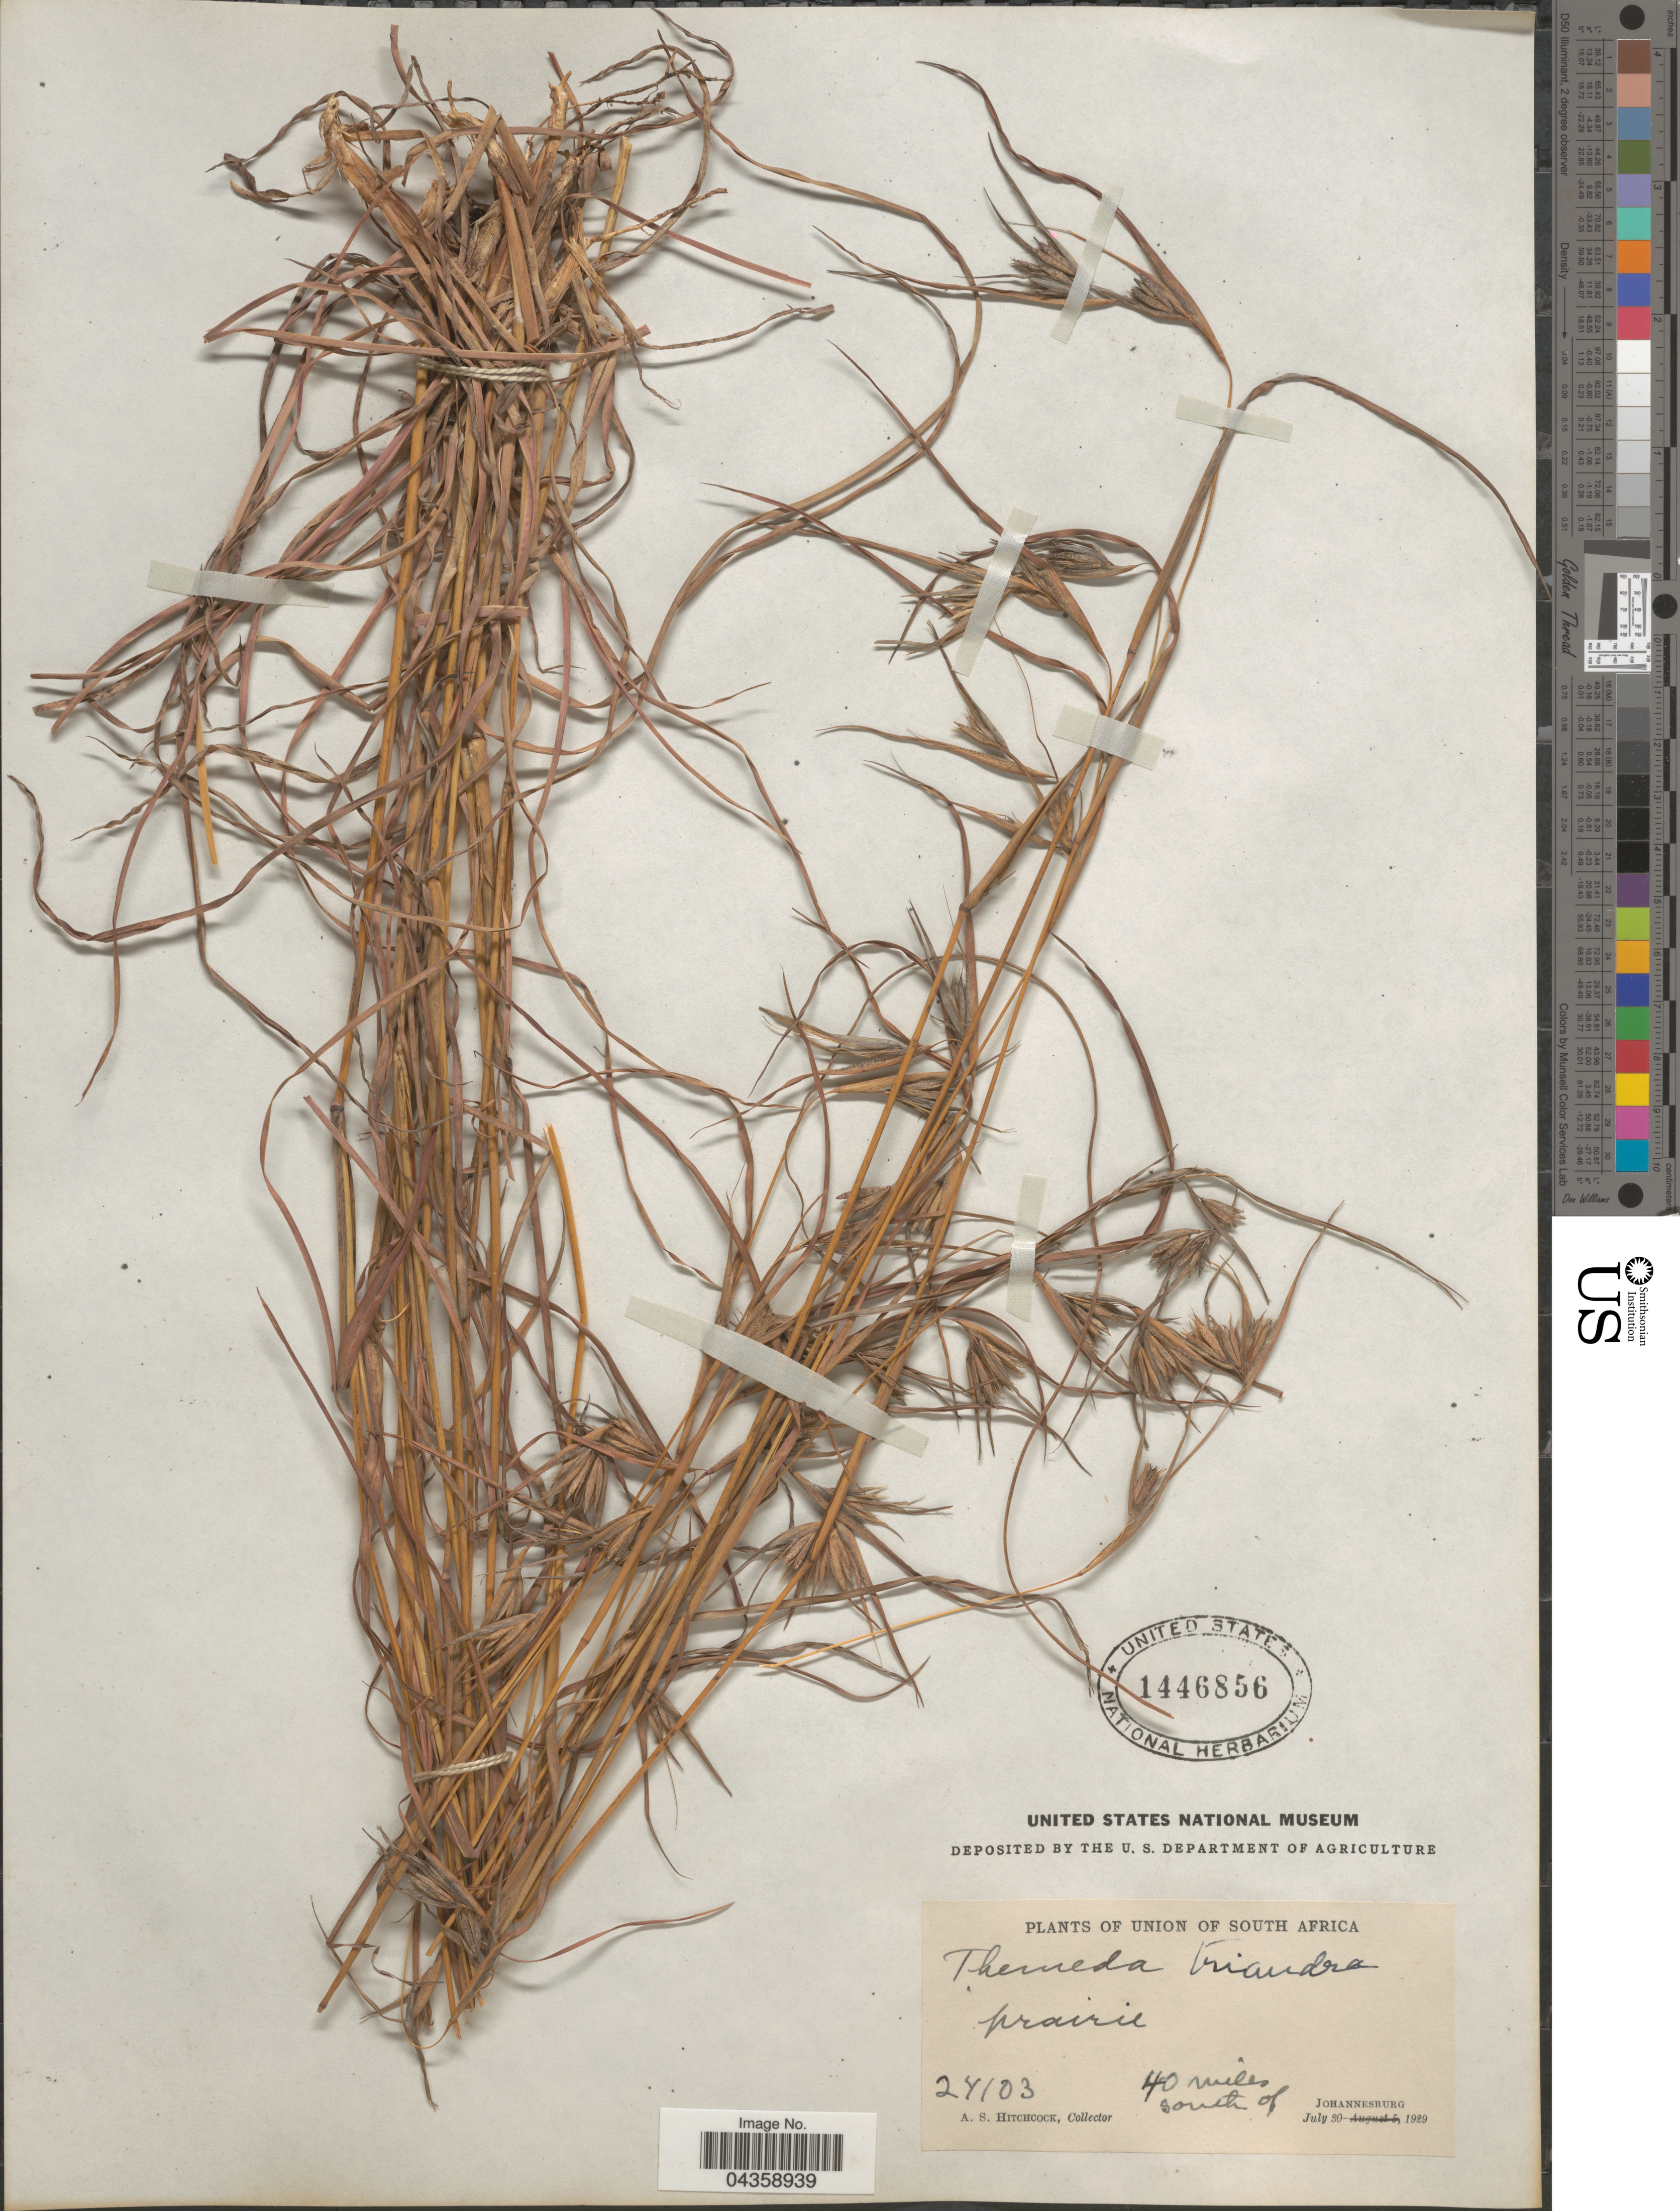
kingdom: Plantae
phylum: Tracheophyta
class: Liliopsida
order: Poales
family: Poaceae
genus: Themeda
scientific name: Themeda triandra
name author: Forssk.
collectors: A. S. Hitchcock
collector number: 24103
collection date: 1929-07-30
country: South Africa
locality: Union of South Africa. Prairie. 40 miles south of Johannesburg.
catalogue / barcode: US 1446856